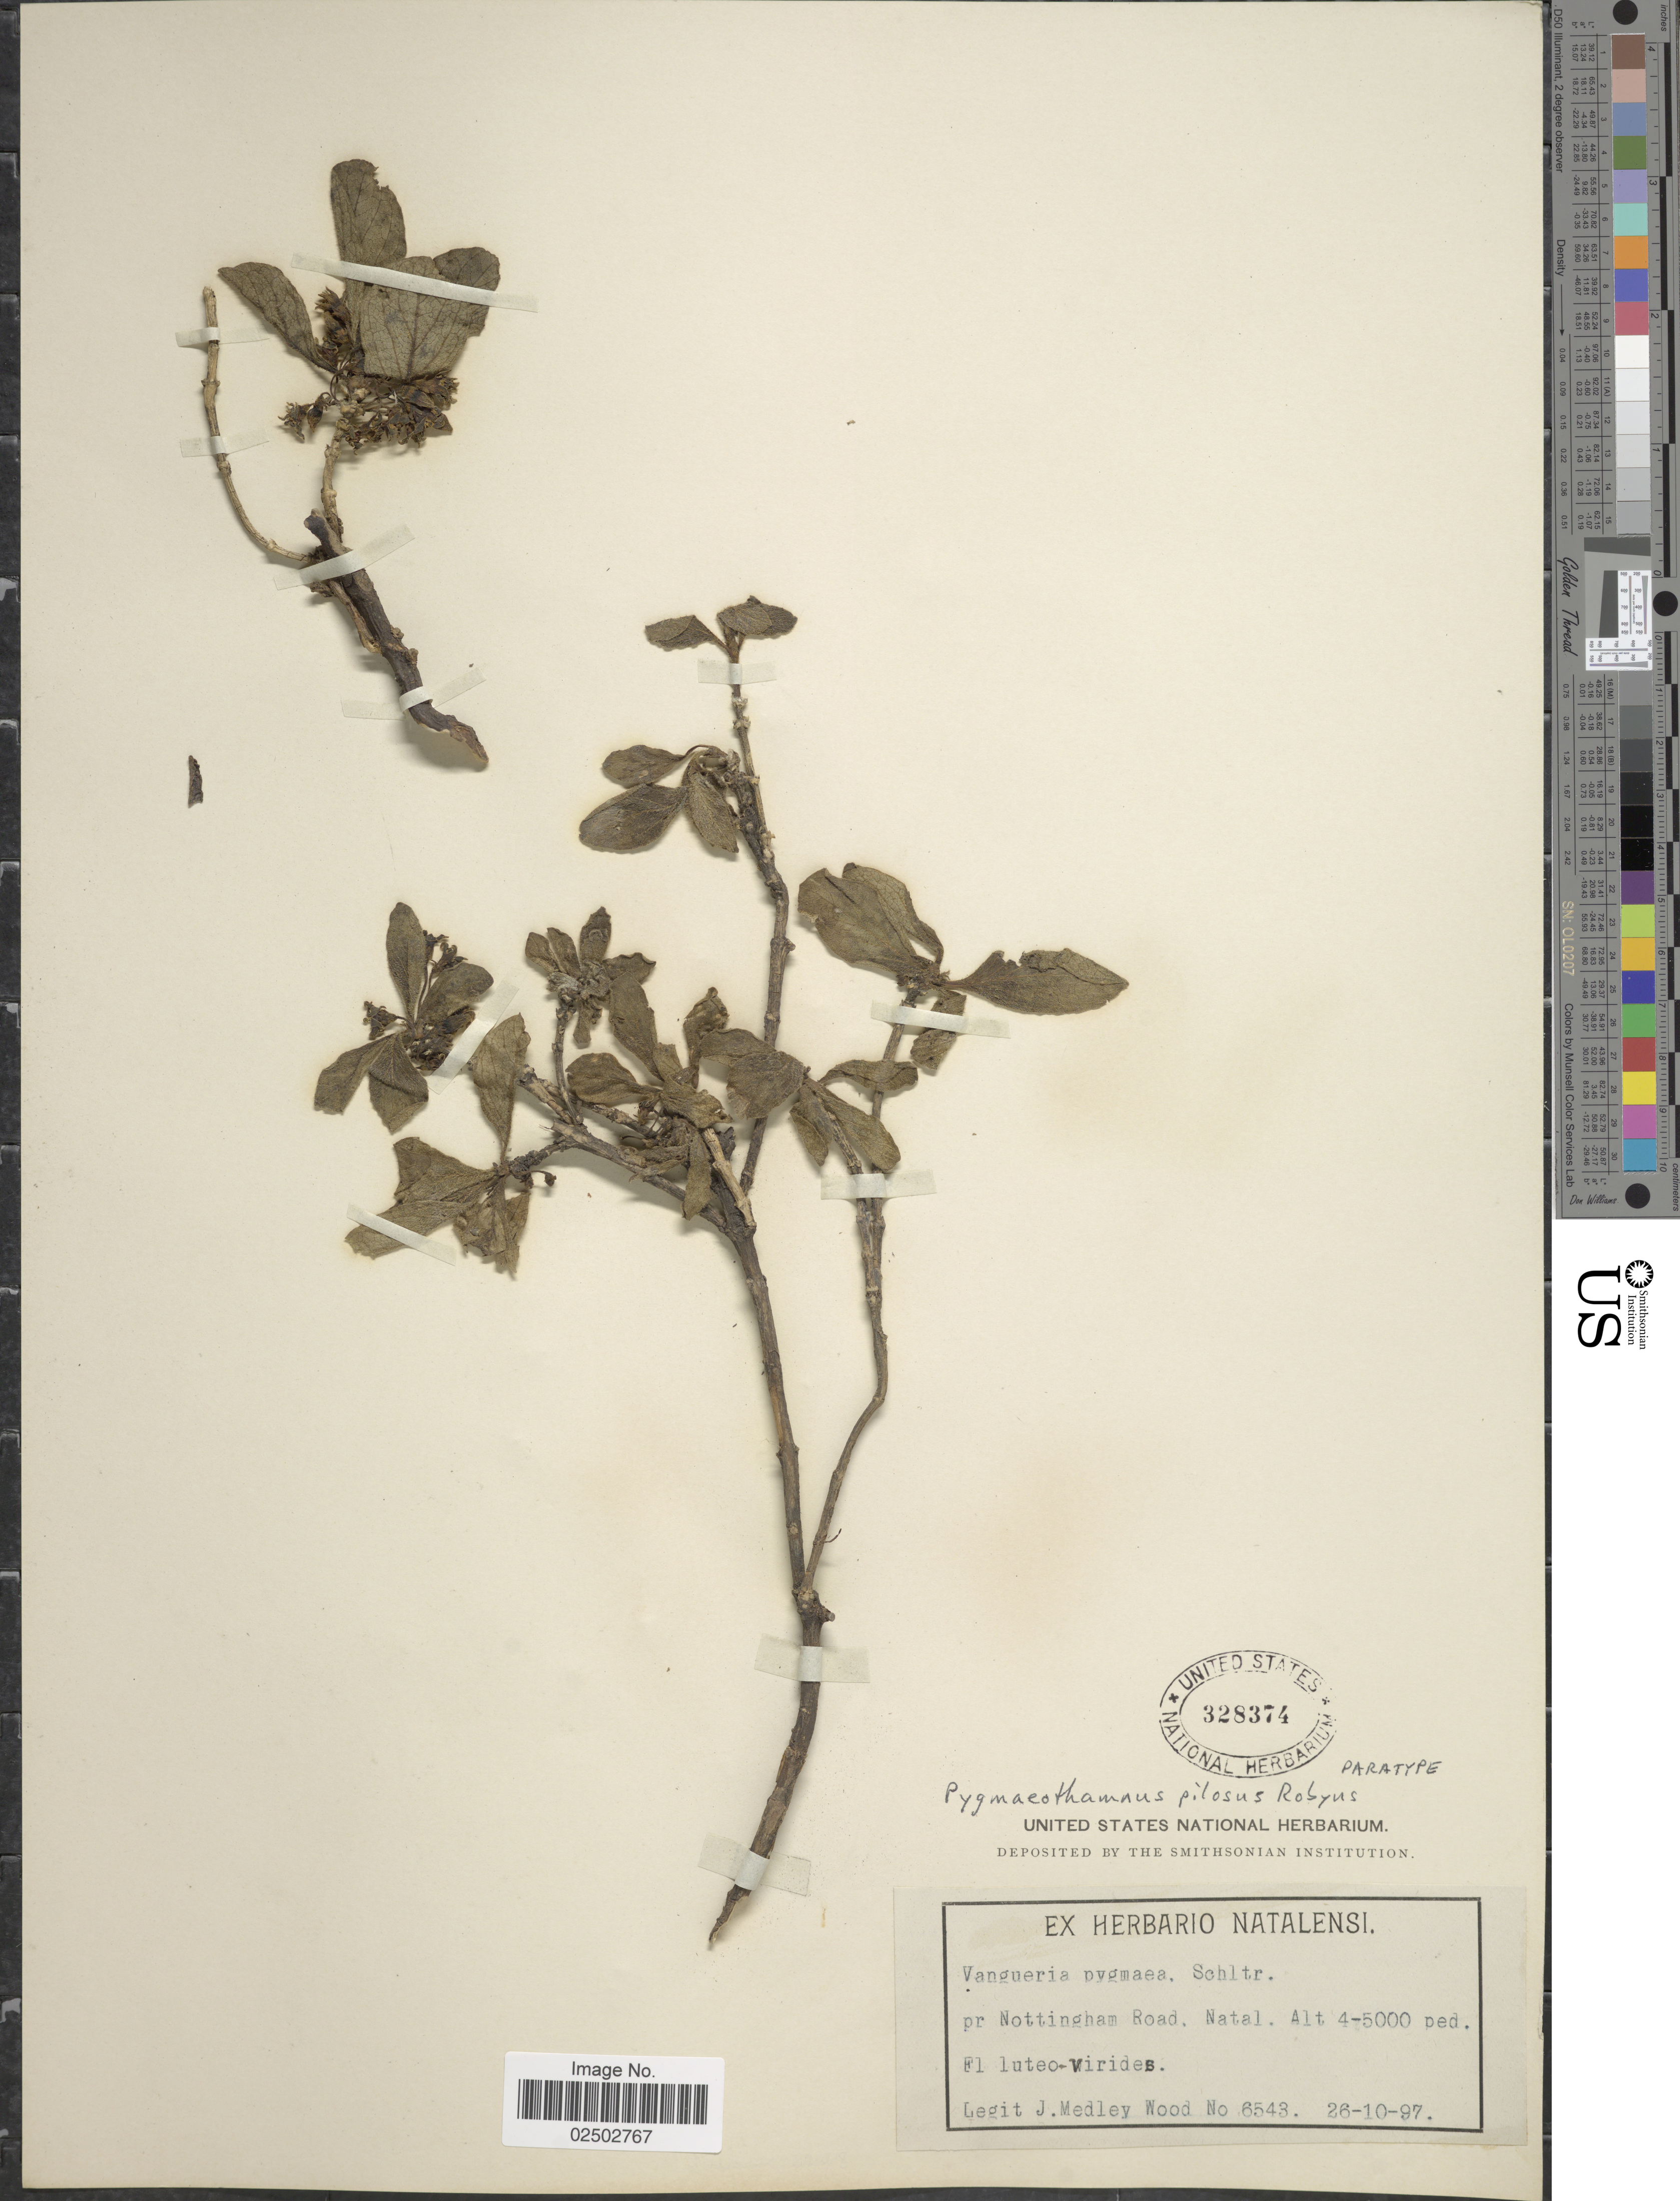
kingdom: Plantae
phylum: Tracheophyta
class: Magnoliopsida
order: Gentianales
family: Rubiaceae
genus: Bridsonia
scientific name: Bridsonia chamaedendrum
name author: (Kuntze) Verstraete & A.E. van Wyk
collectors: J. Medley Wood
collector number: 6543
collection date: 1897-10-26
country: South Africa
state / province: KwaZulu-Natal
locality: Pr. Nottingham Road, Natal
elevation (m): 1219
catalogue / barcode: US 328374